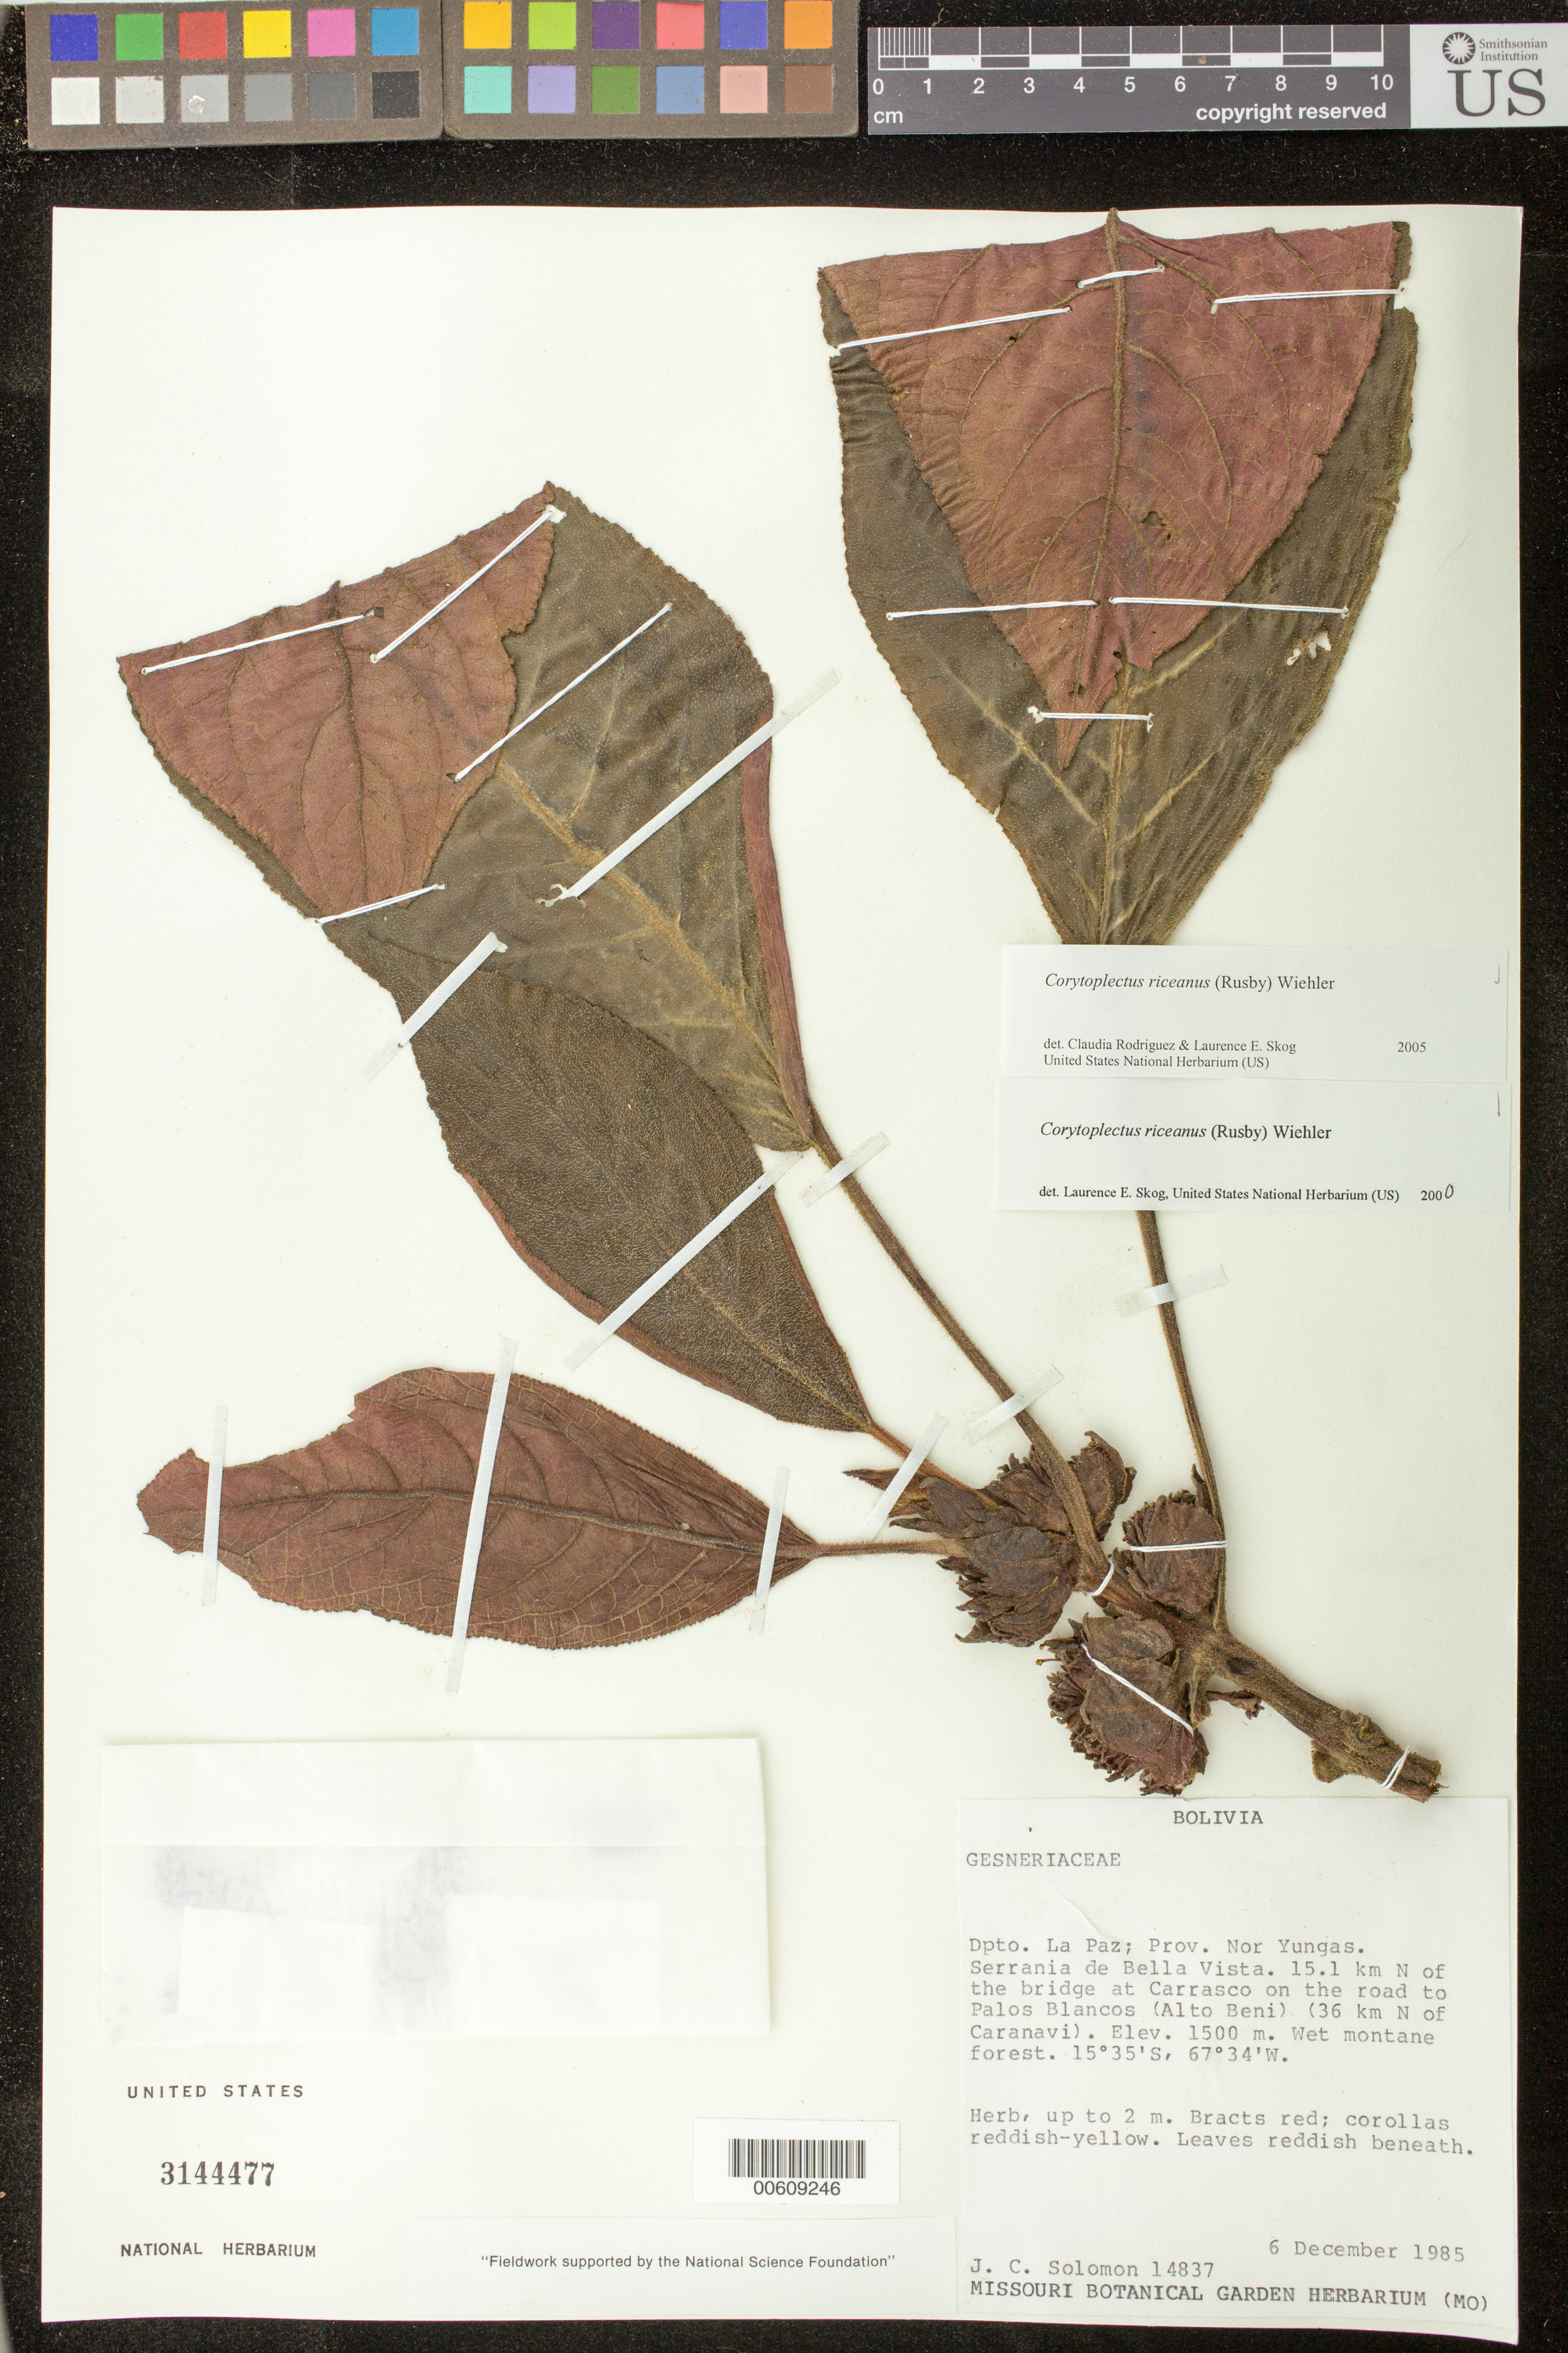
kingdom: Plantae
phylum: Tracheophyta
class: Magnoliopsida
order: Lamiales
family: Gesneriaceae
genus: Corytoplectus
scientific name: Corytoplectus riceanus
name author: (Rusby) Wiehler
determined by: Rodríguez-Flores, C. I.; Skog, L. E.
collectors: J. C. Solomon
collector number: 14837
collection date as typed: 06 Dec 1985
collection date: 1985-12-06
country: Bolivia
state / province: La Paz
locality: Prov. Nor Yungas; Serrania de Bella Vista, 15.1 km N of the bridge at Carrasco on the road to Palos Blancos (Alto Beni) (36 km N of Caranavi)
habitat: Wet montane forest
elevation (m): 1500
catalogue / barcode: US 3144477